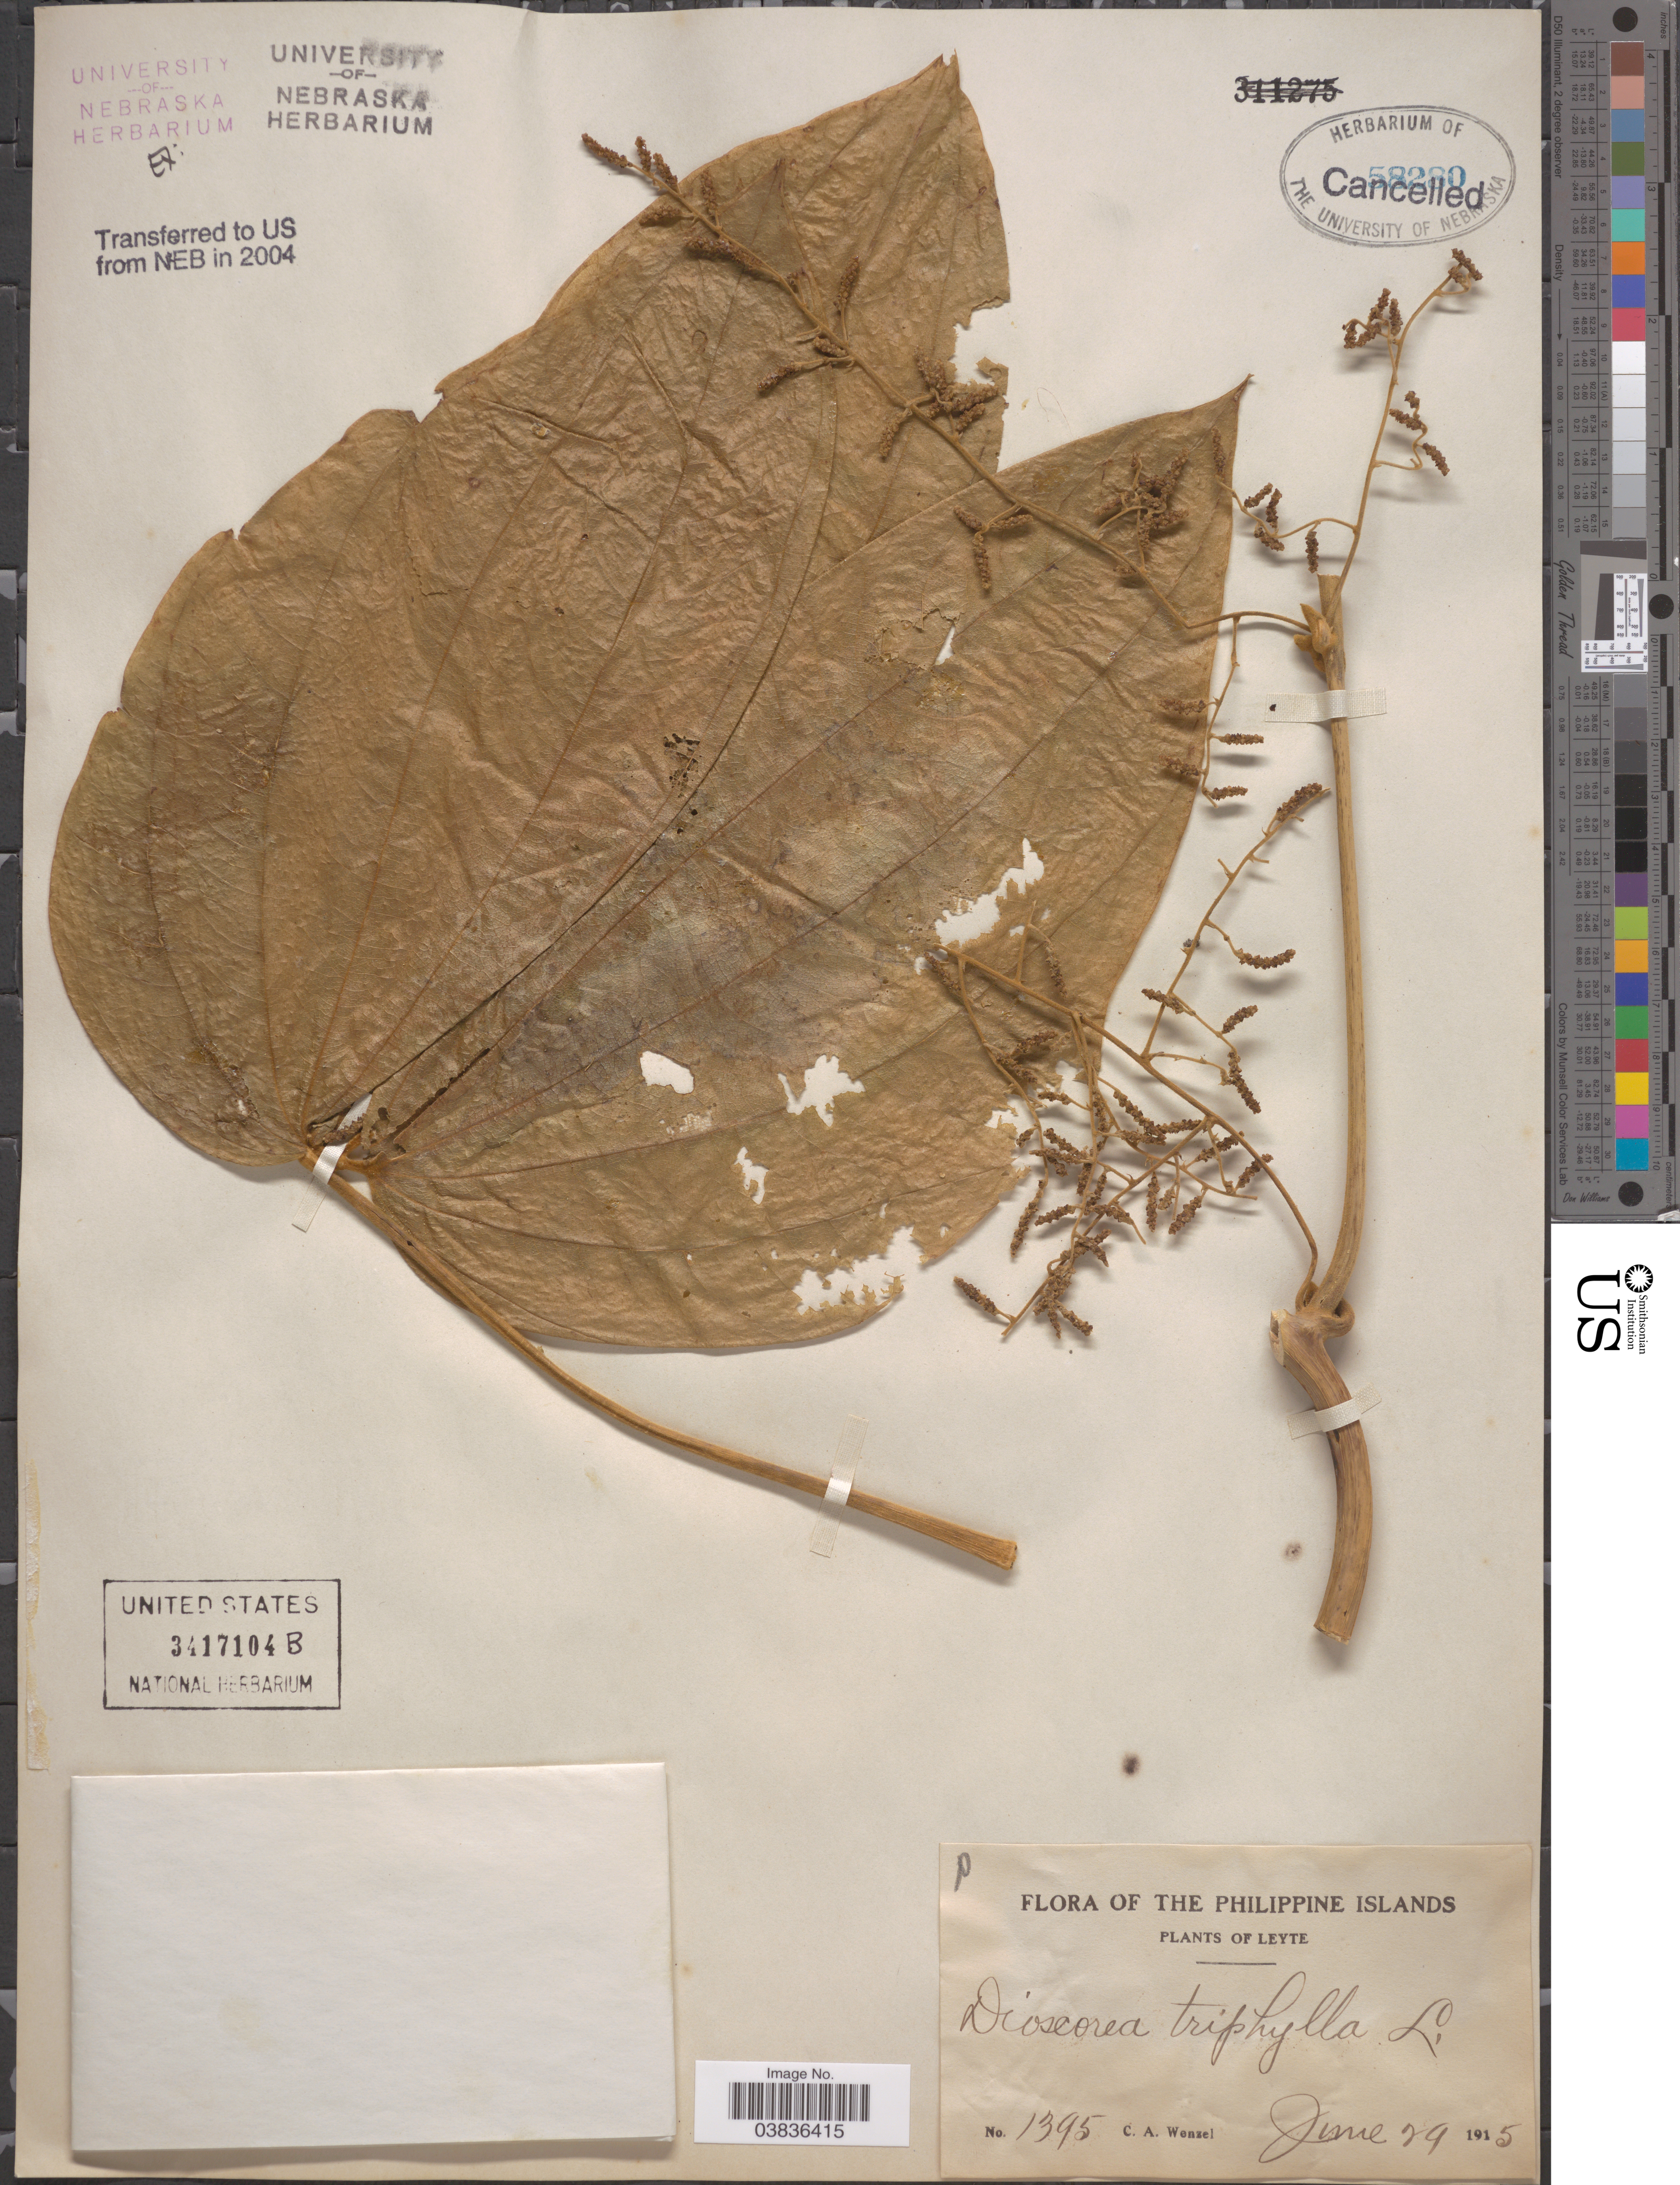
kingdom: Plantae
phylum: Tracheophyta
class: Liliopsida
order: Dioscoreales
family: Dioscoreaceae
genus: Dioscorea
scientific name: Dioscorea hispida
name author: Dennst.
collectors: C. Wenzel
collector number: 1395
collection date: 1915-06-29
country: Philippines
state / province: Eastern Visayas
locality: Philippine Islands. Leyte.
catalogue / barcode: US 3417104B